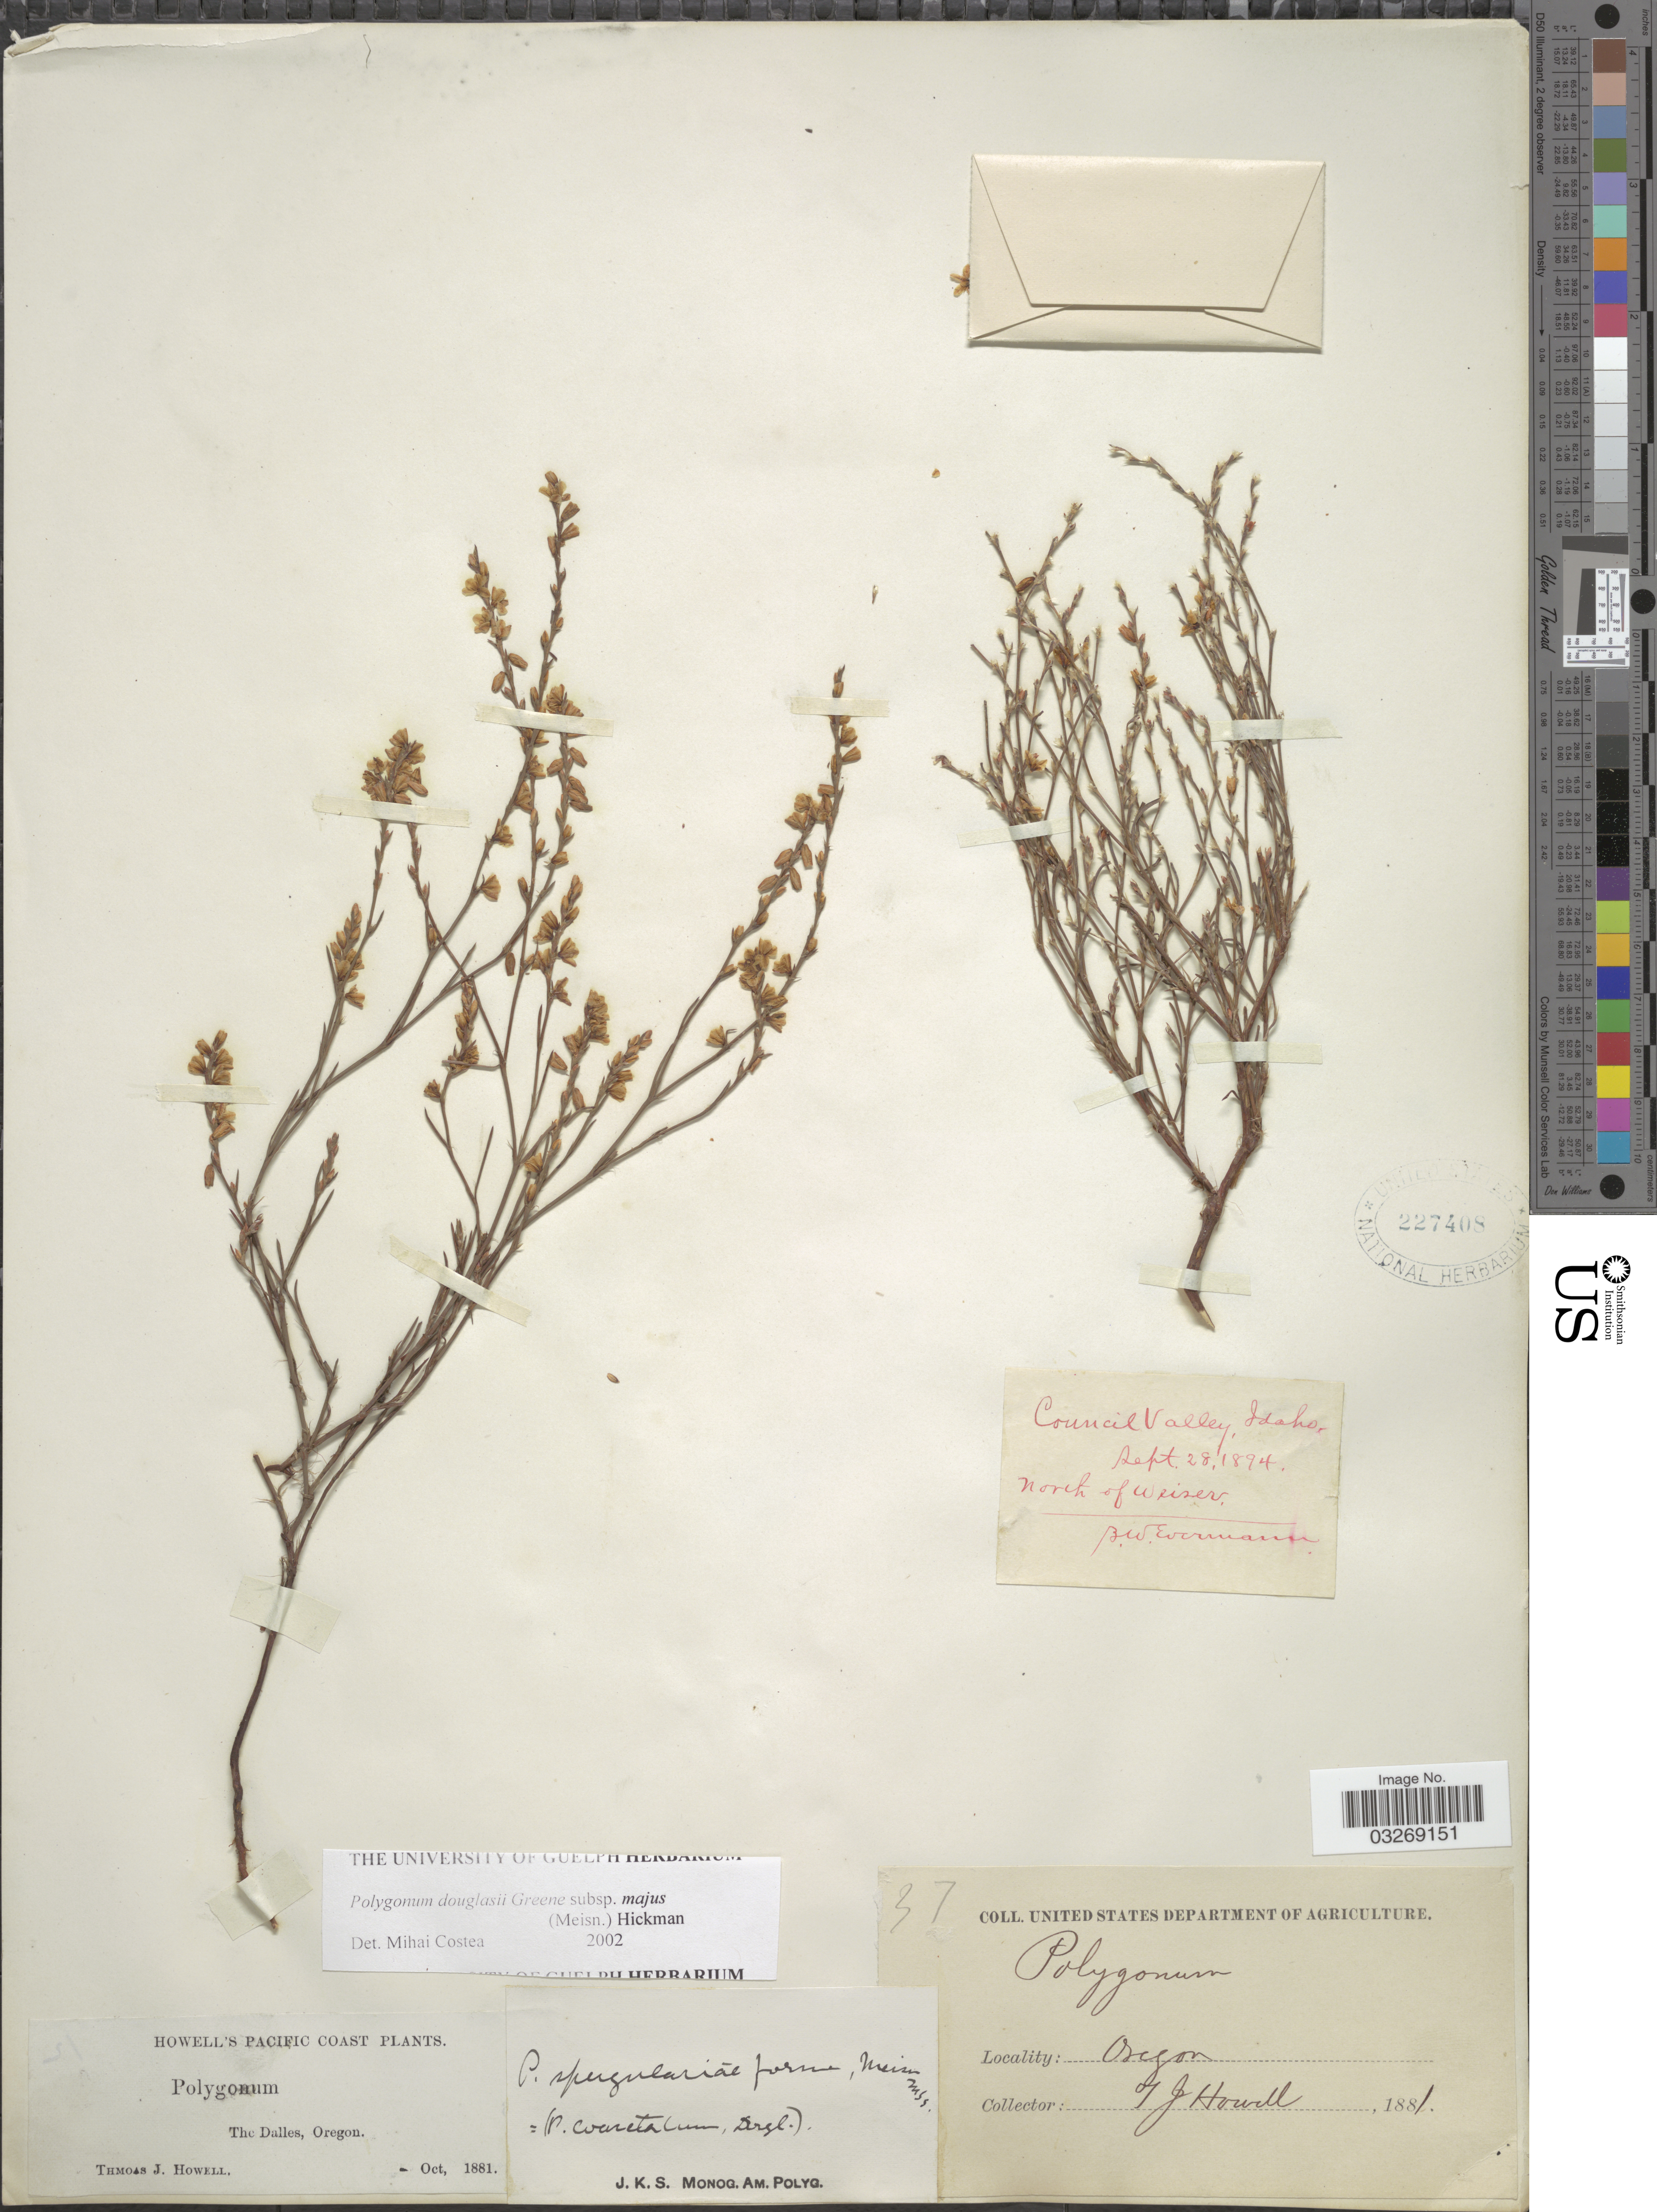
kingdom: Plantae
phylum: Tracheophyta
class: Magnoliopsida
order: Caryophyllales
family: Polygonaceae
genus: Polygonum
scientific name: Polygonum douglasii subsp. majus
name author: (Meisn.) Hickman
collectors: T. J. Howell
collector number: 37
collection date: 1881-10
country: United States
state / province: Oregon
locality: Pacific Coast. The Dalles.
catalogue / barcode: US 227408